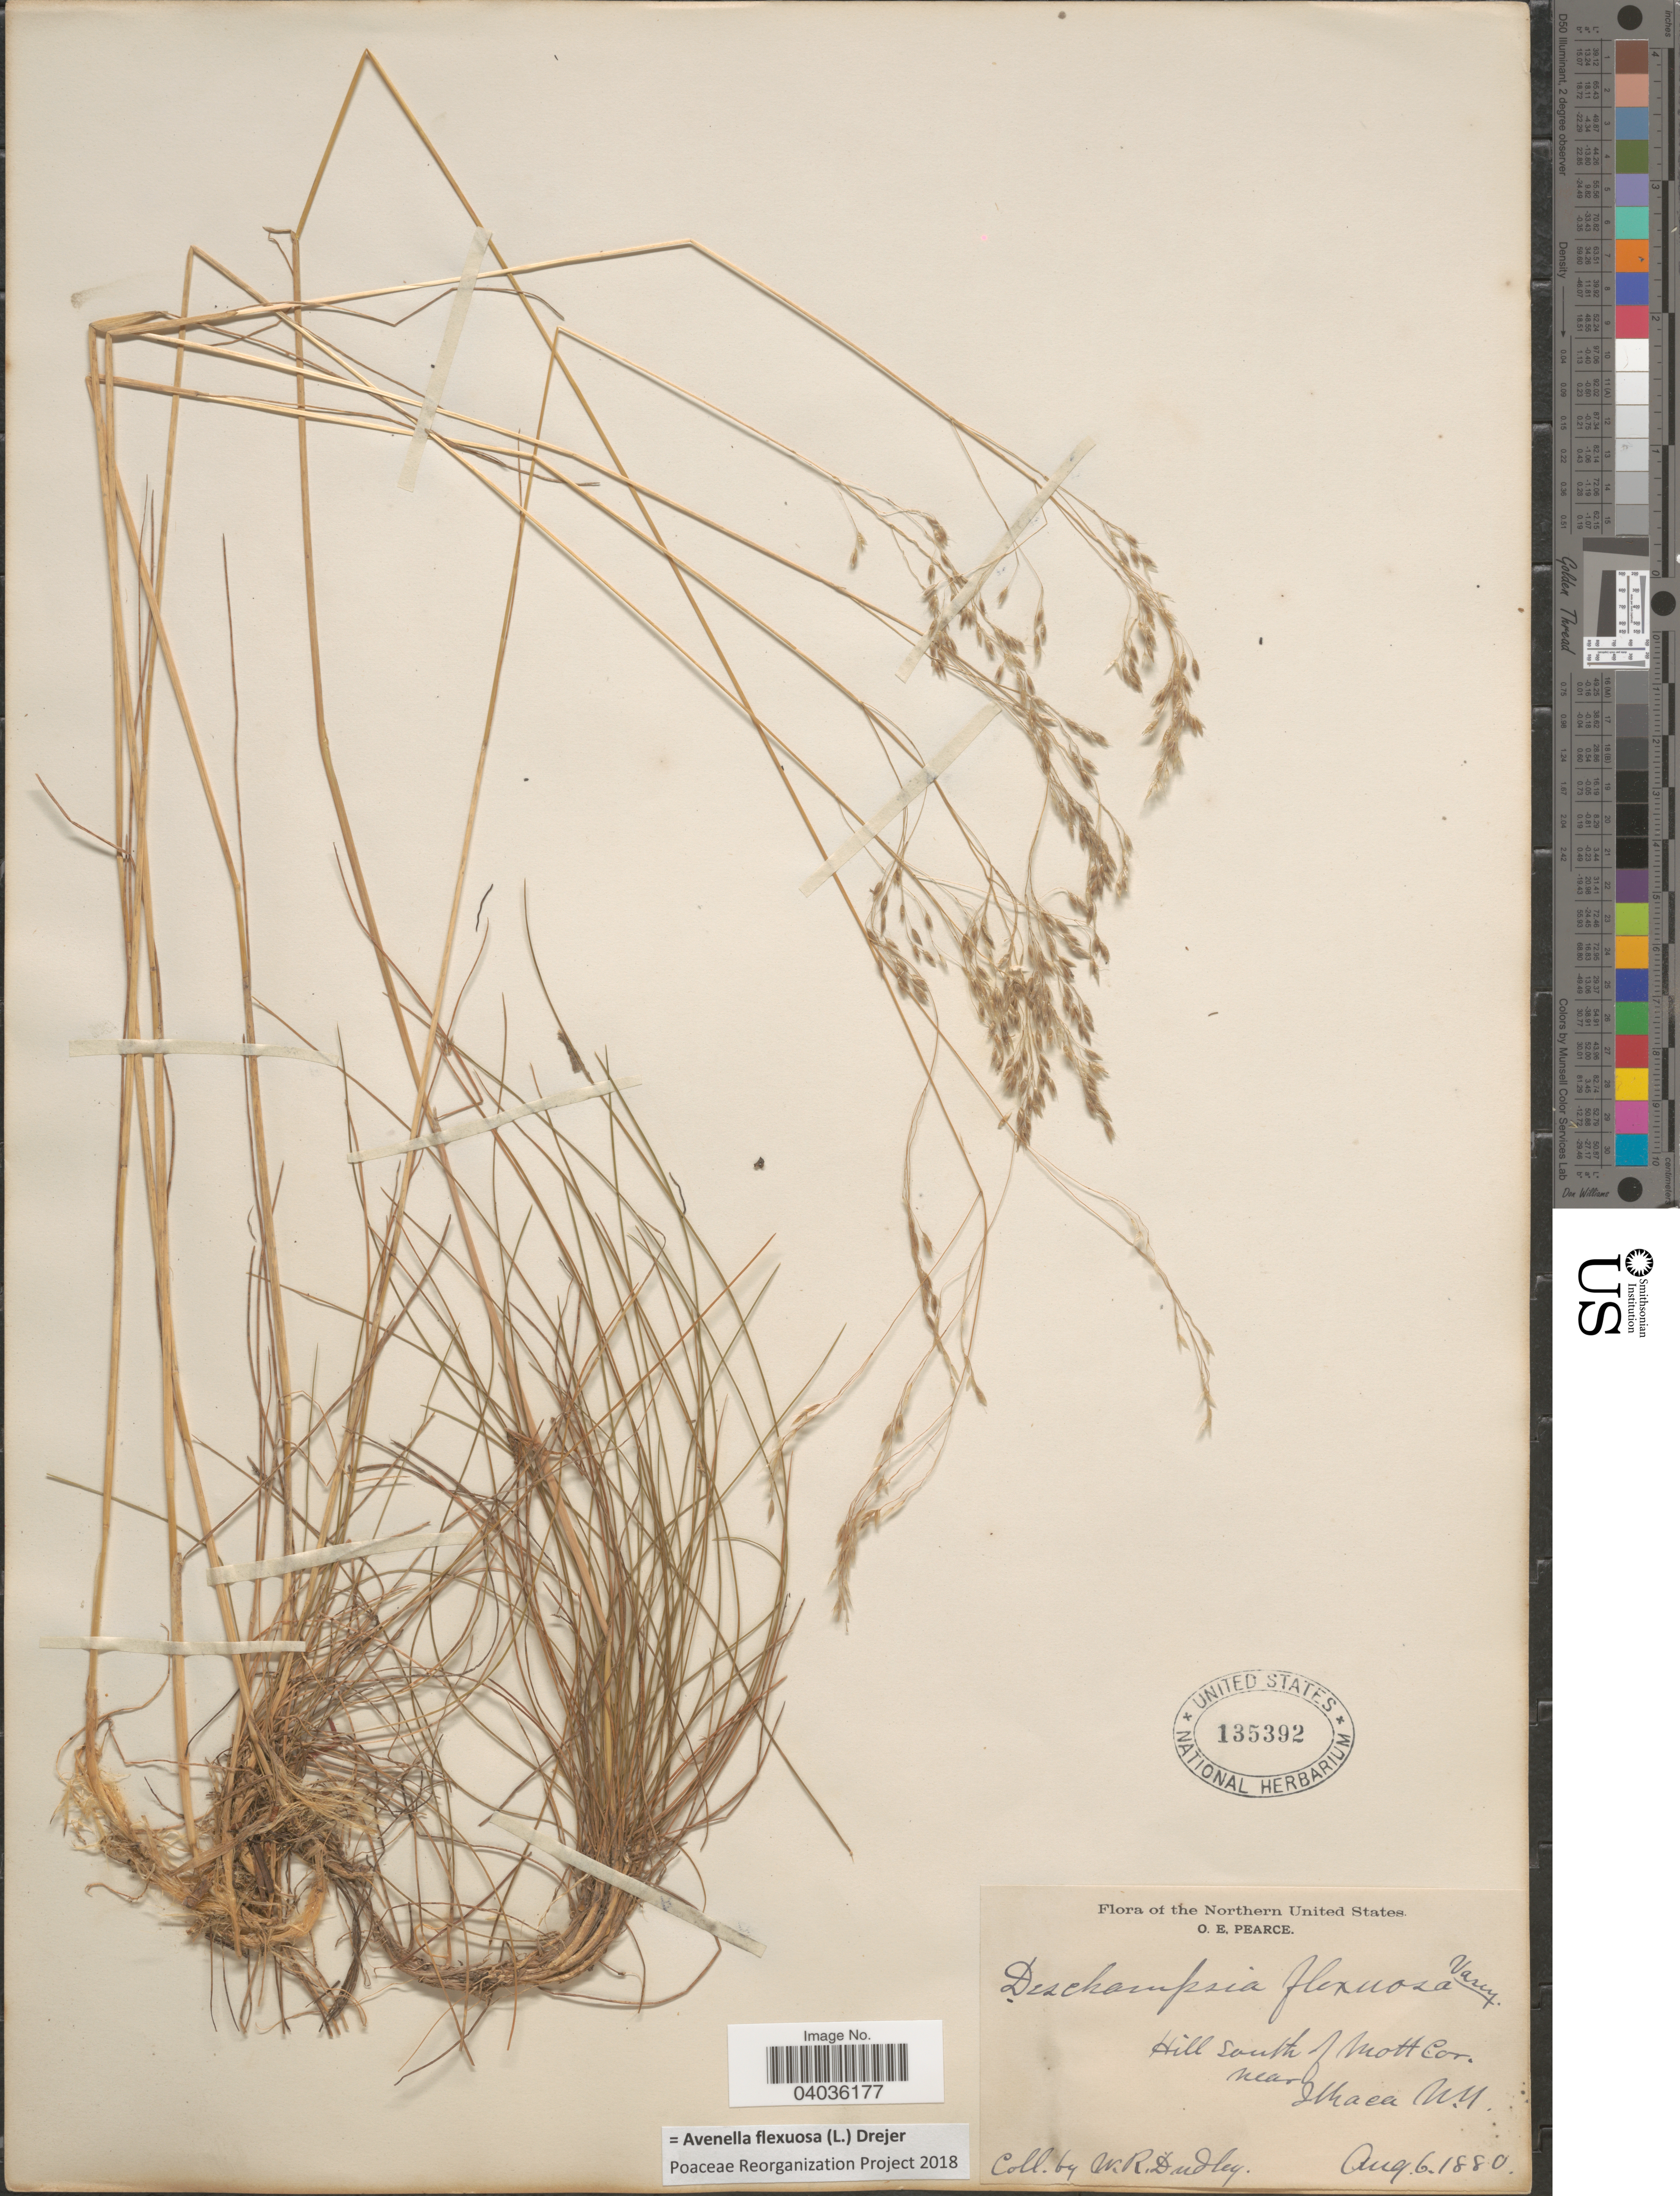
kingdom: Plantae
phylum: Tracheophyta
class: Liliopsida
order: Poales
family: Poaceae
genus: Avenella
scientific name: Avenella flexuosa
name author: (L.) Drejer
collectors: W. Dudley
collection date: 1880-08-06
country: United States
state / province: New York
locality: Northern United States. Hill south of Mott Cor. near Ithaca.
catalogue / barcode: US 135392